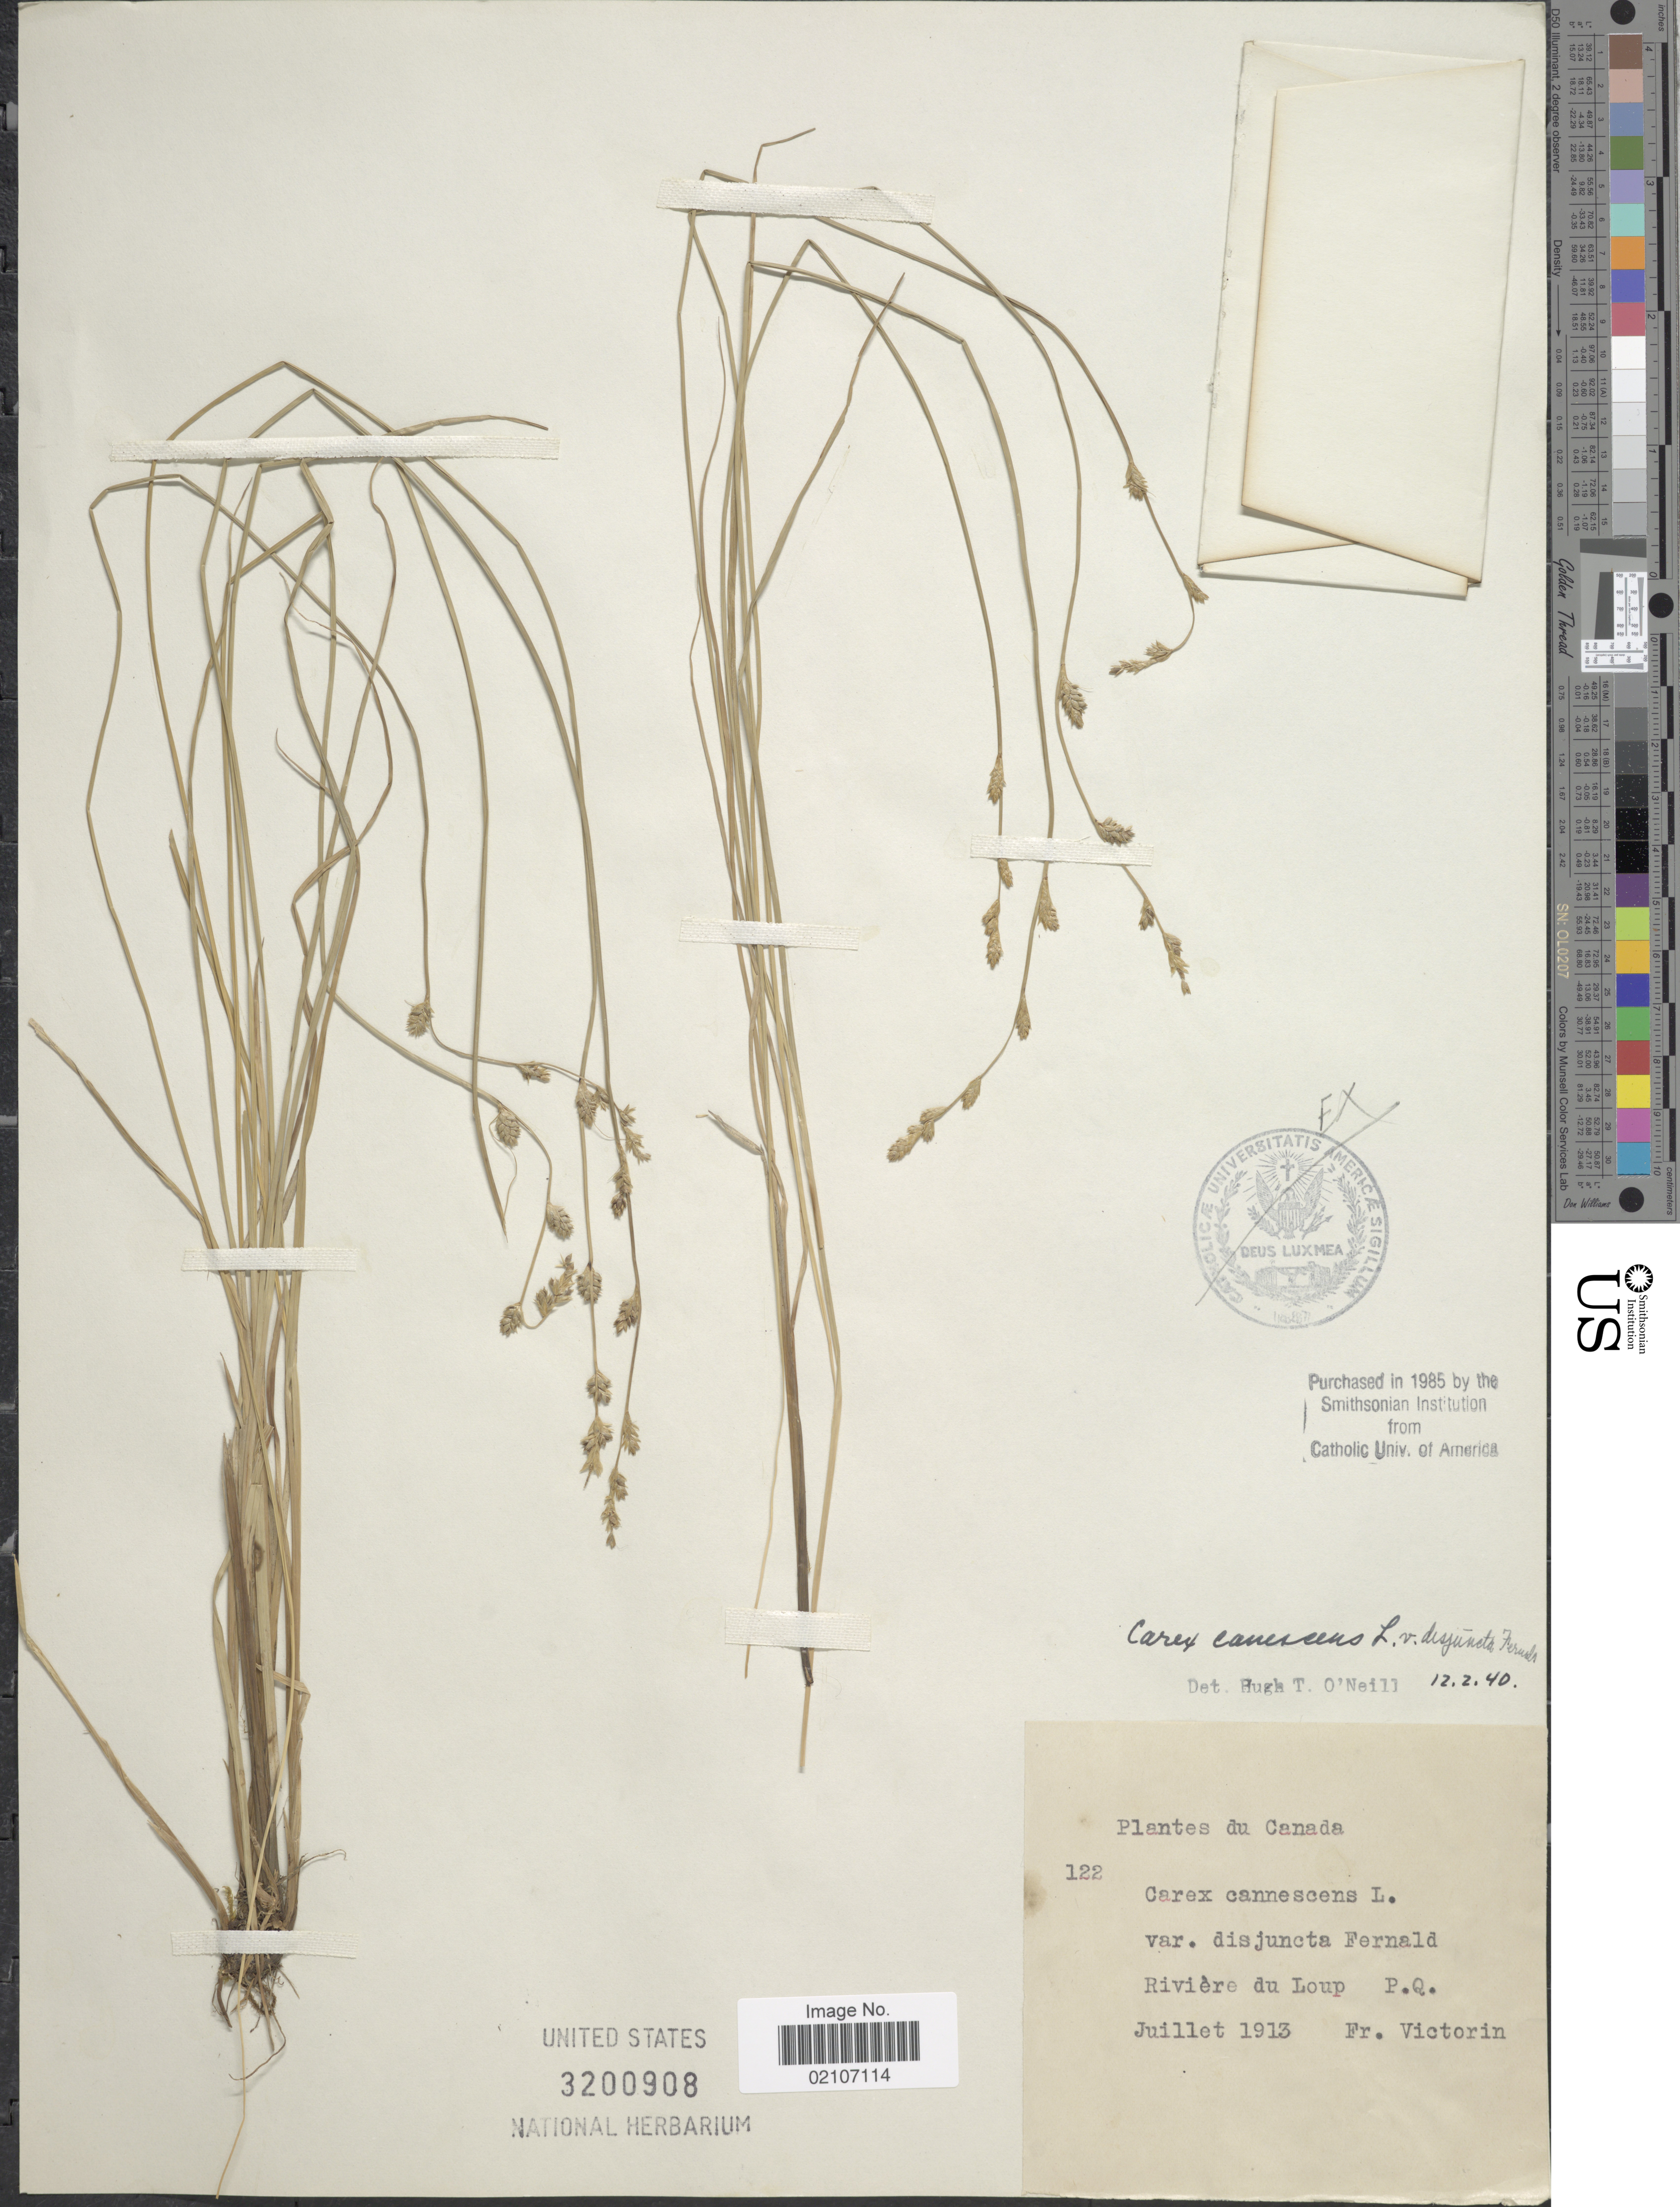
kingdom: Plantae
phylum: Tracheophyta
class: Liliopsida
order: Poales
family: Cyperaceae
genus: Carex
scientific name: Carex canescens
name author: L.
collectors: Fr. Marie-Victorin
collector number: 122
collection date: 1913-07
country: Canada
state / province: Quebec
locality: Riviere du Loup, P.Q.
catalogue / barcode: US 3200908